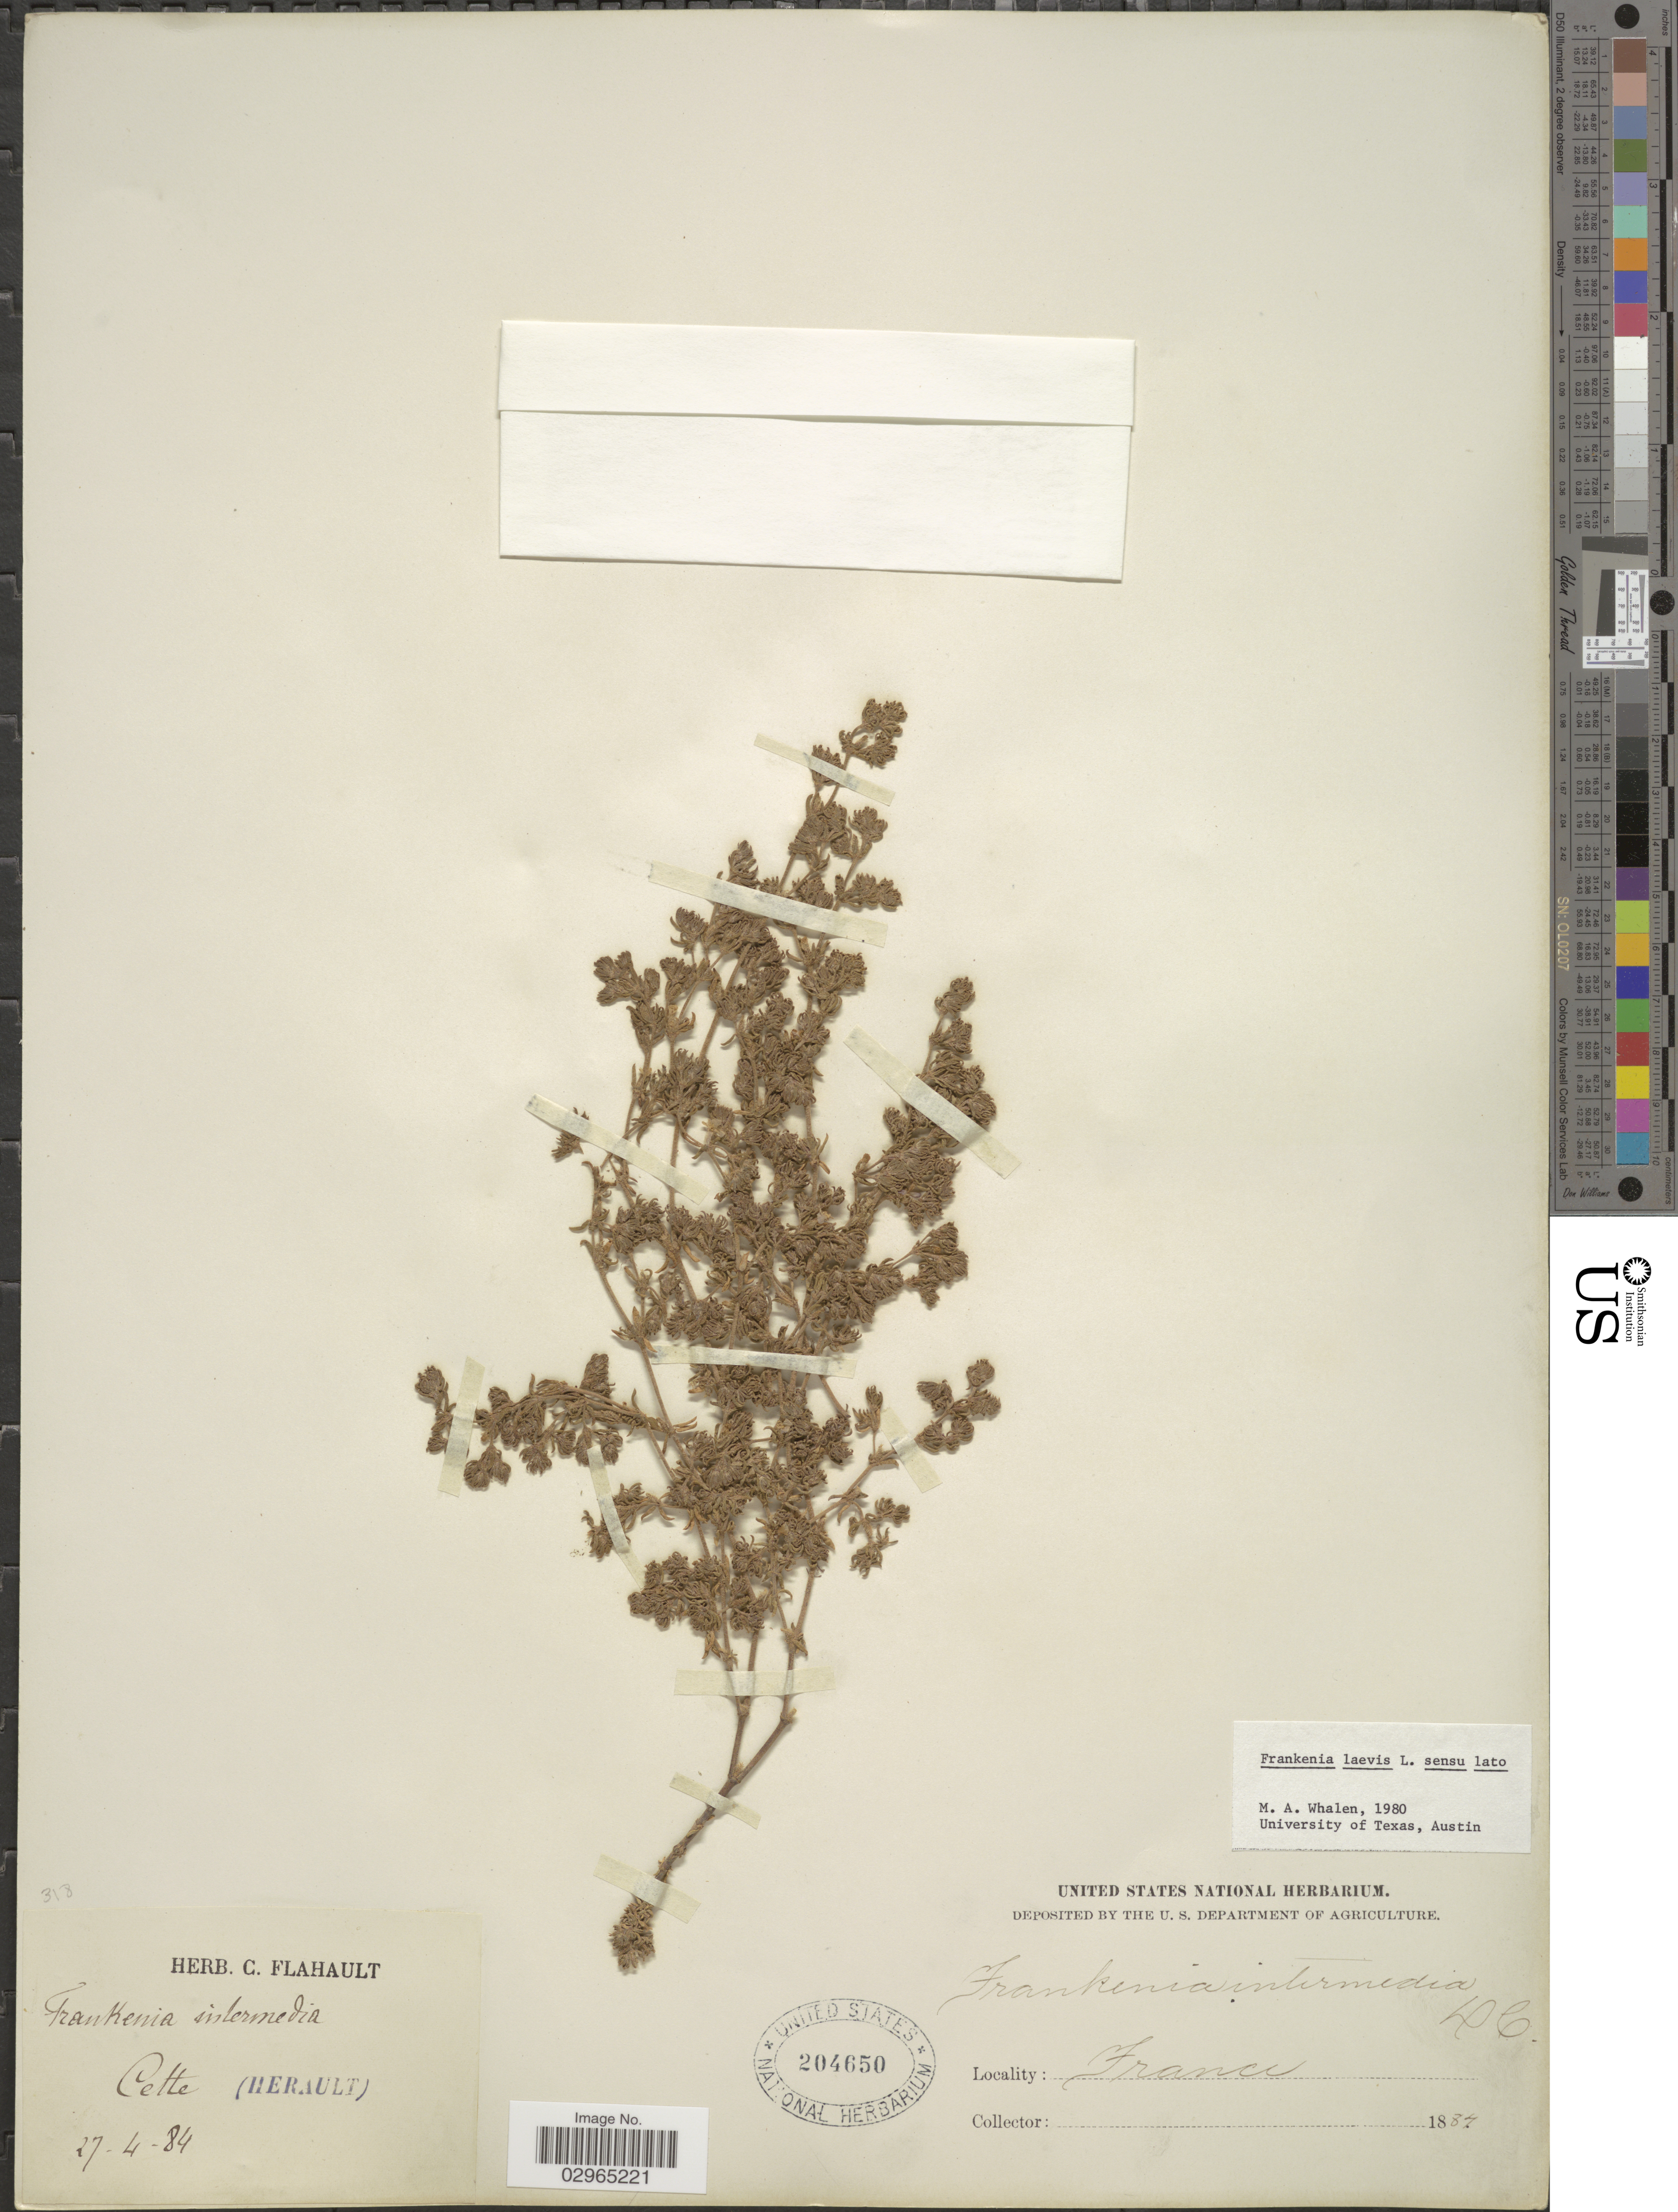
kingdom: Plantae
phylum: Tracheophyta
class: Magnoliopsida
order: Caryophyllales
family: Frankeniaceae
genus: Frankenia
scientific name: Frankenia laevis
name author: L.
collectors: ex herb. C. Flahault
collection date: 1884-04-27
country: France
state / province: Occitanie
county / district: Hérault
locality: Cette (Herault).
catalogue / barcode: US 204650